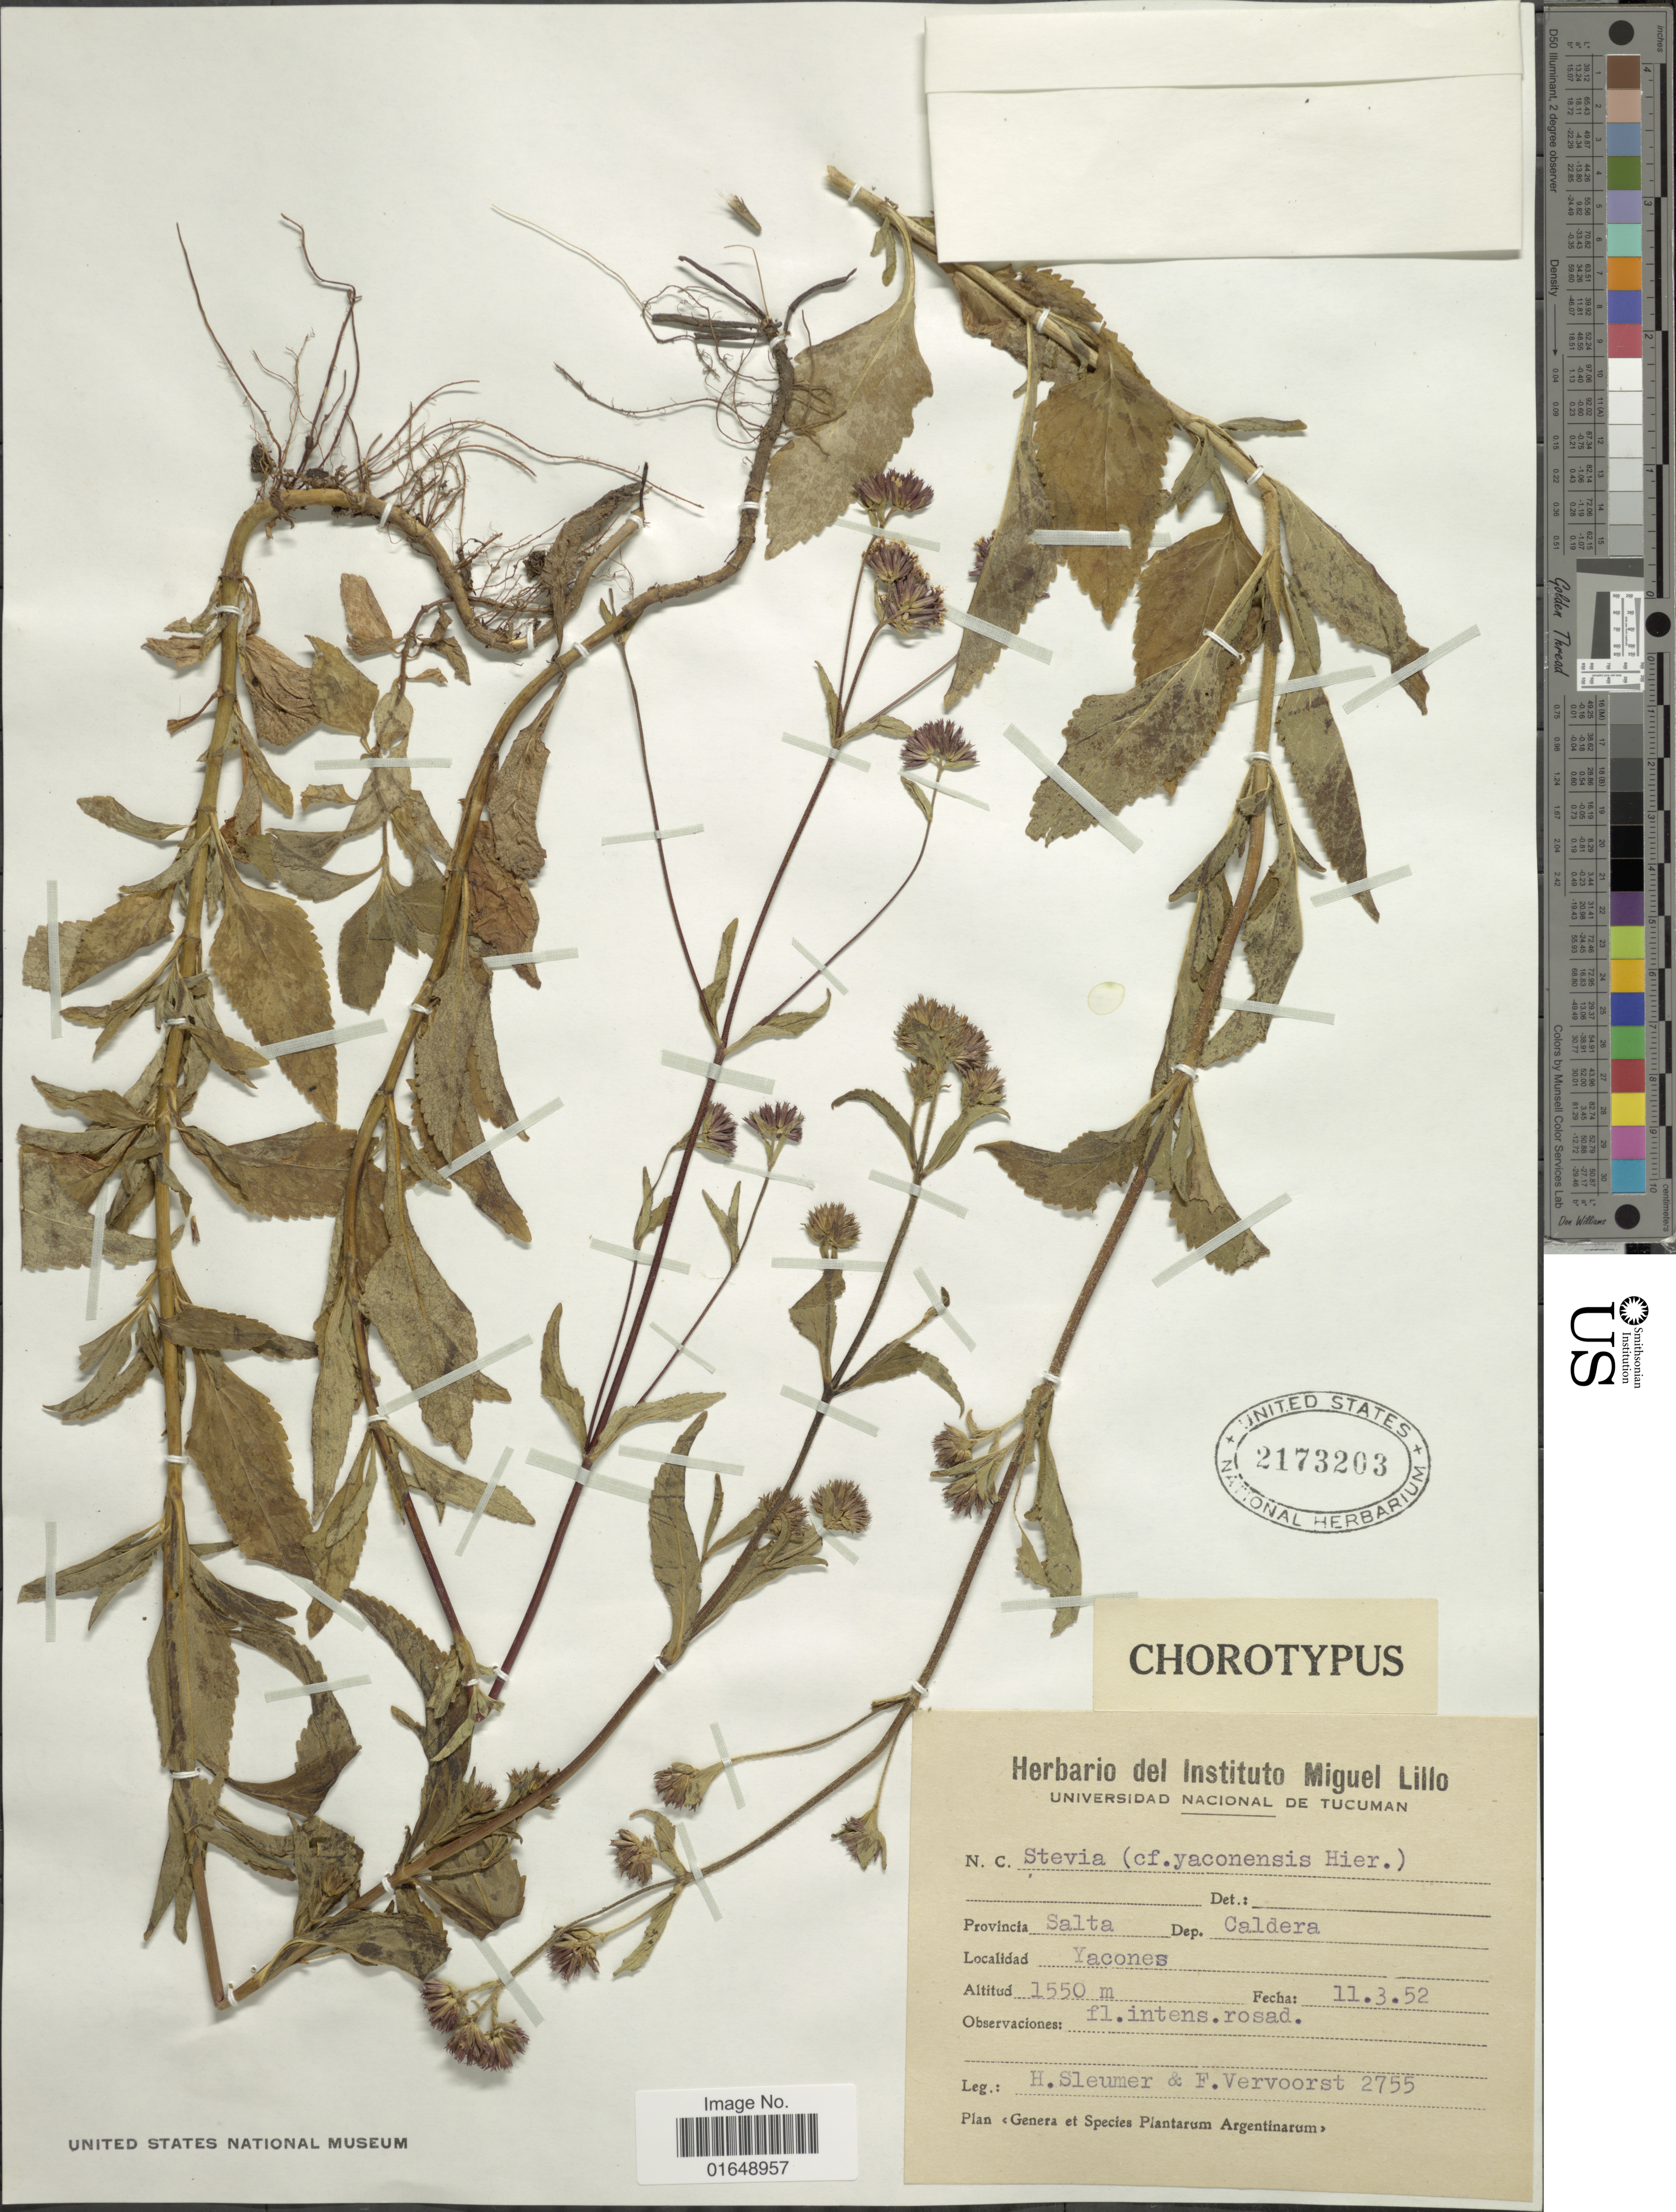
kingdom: Plantae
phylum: Tracheophyta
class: Magnoliopsida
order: Asterales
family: Asteraceae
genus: Stevia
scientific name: Stevia sp.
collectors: H. O. Sleumer & F. Vervoorst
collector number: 2755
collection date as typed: Transcribed d/m/y: 11/3/52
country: Argentina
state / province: Salta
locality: Dep. Caldera, Yacones.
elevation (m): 1550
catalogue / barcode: US 2173203